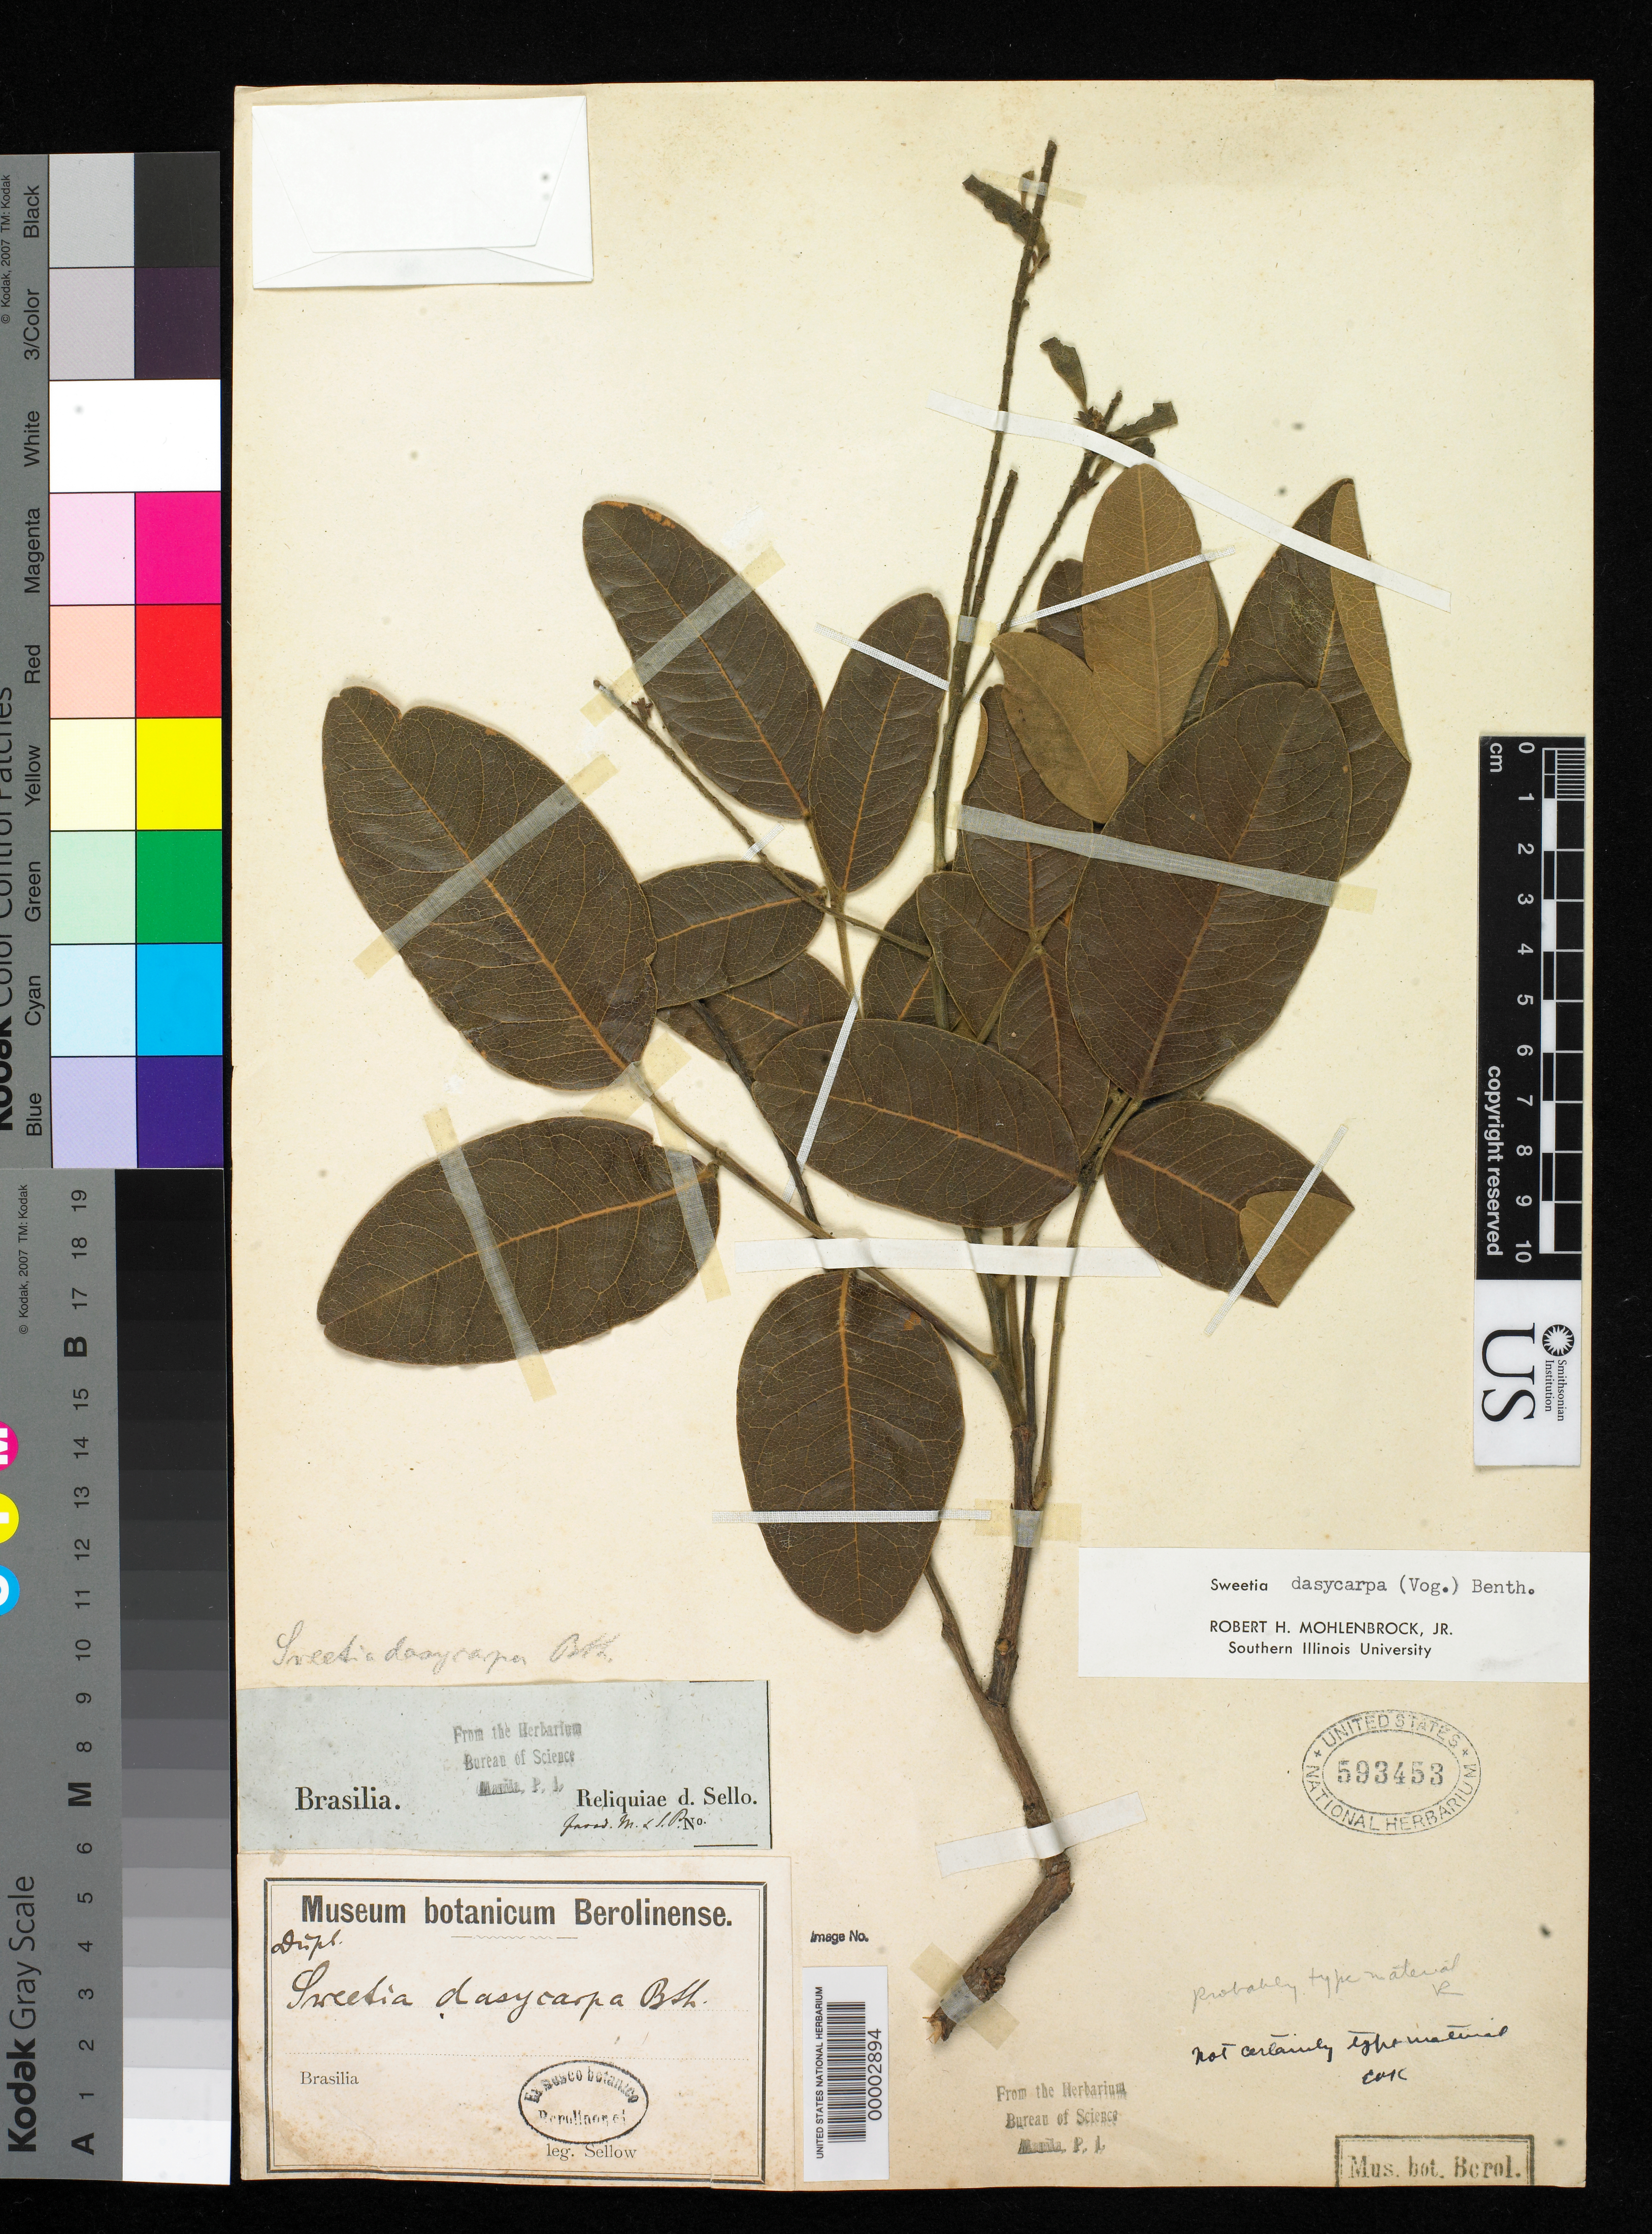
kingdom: Plantae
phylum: Tracheophyta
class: Magnoliopsida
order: Fabales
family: Fabaceae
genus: Leptolobium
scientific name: Leptolobium dasycarpum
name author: Vogel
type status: Isotype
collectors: F. Sellow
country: Brazil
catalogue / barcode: US 593453